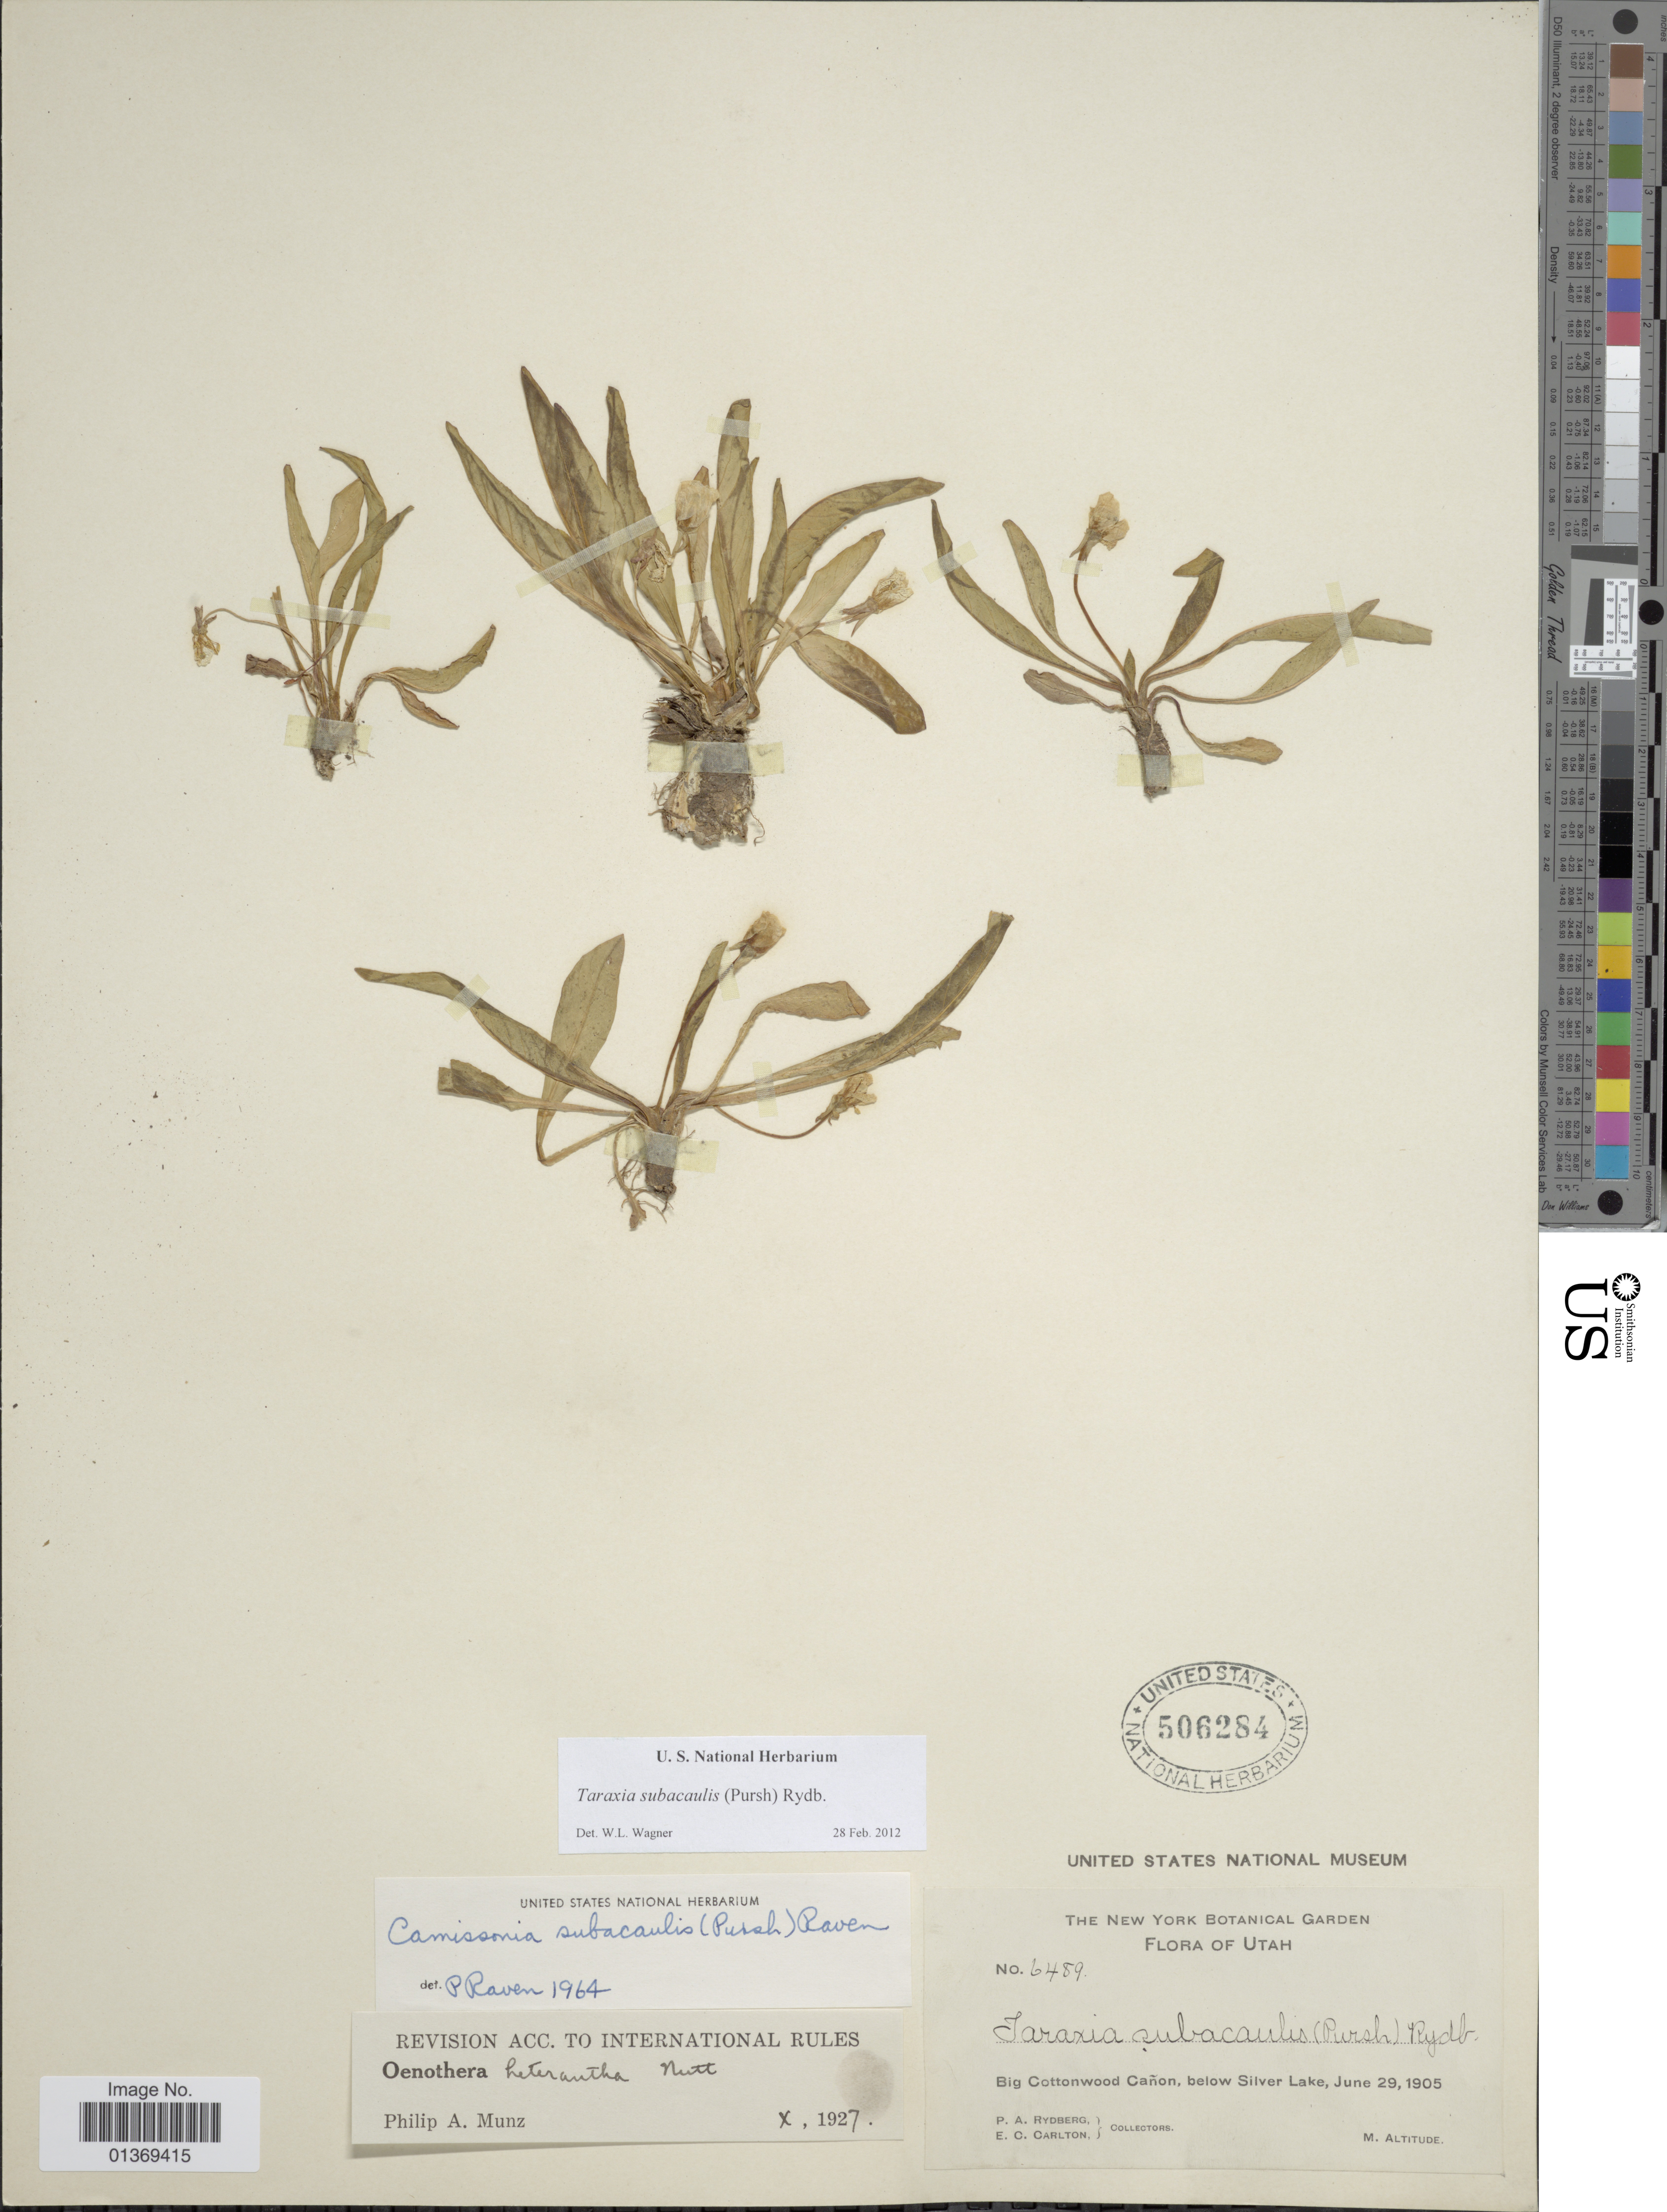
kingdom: Plantae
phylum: Tracheophyta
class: Magnoliopsida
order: Myrtales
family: Onagraceae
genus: Taraxia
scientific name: Taraxia subacaulis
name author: (Pursh) Rydb.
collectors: P. A. Rydberg & E. Carlton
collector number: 6489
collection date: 1905-06-29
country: United States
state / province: Utah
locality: Big Cottonwood Cañon, below Silver Lake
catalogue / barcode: US 506284